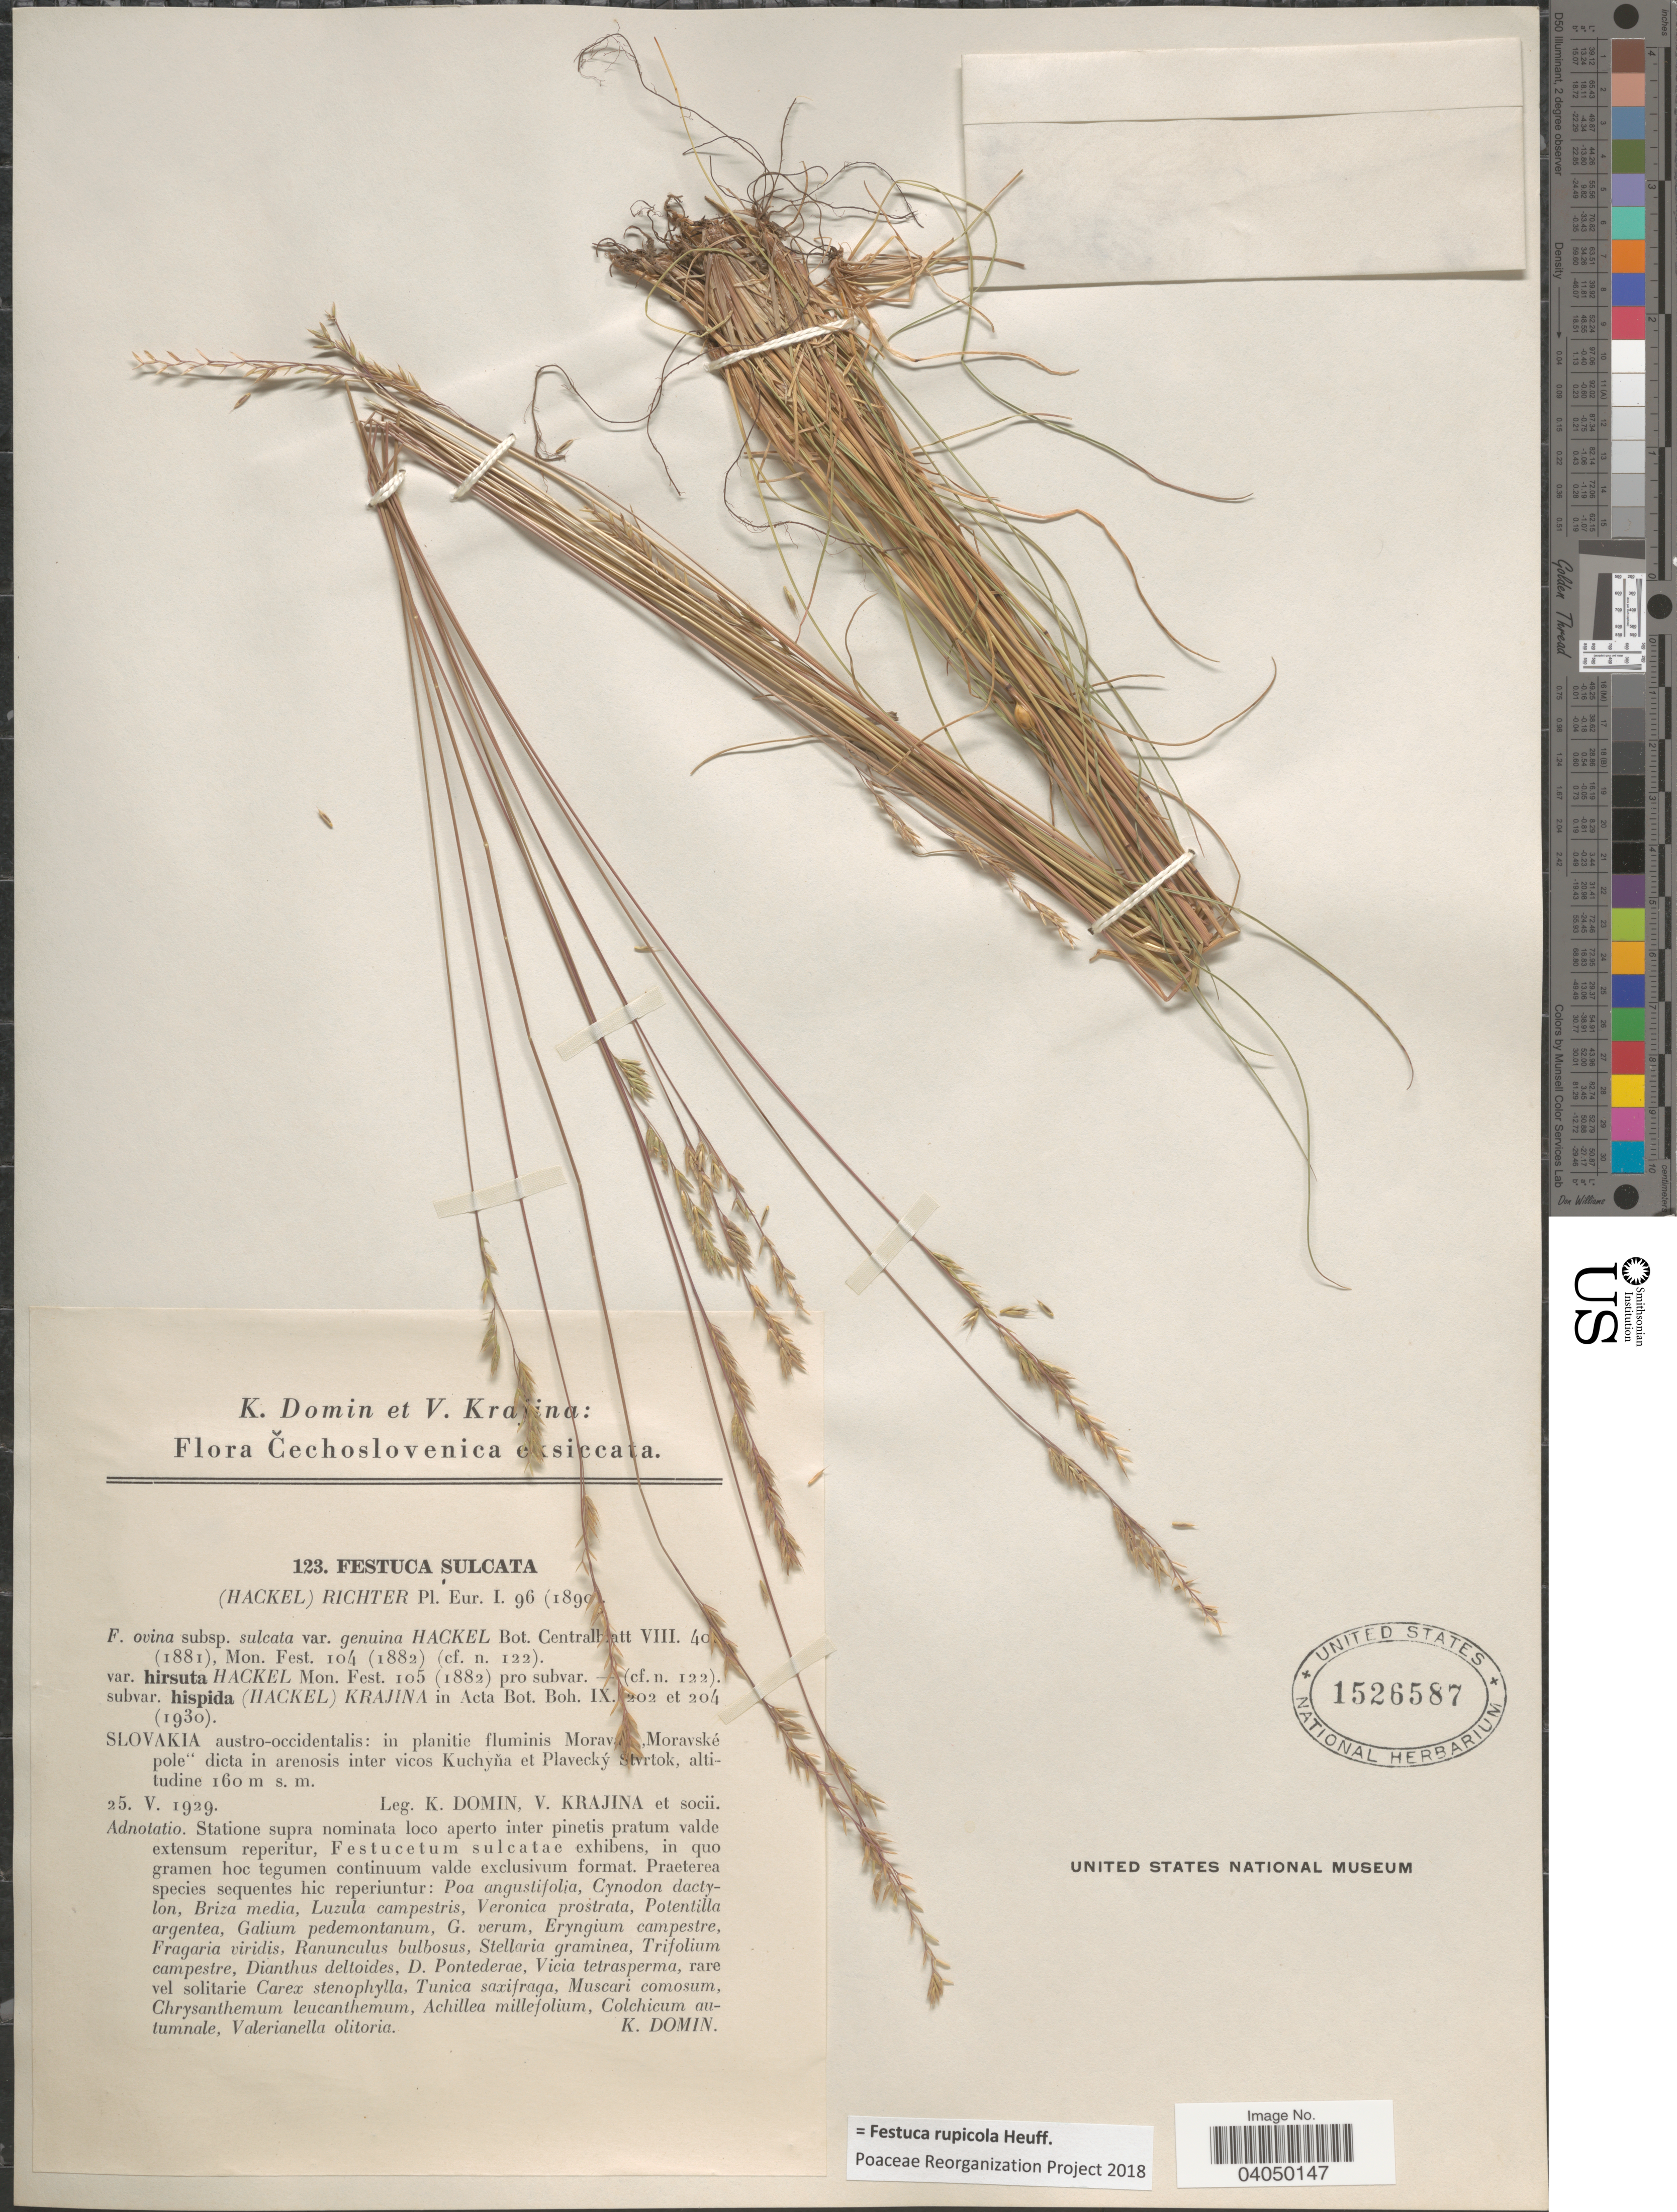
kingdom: Plantae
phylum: Tracheophyta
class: Liliopsida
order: Poales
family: Poaceae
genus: Festuca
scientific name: Festuca rupicola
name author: Heuff.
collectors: K. Domin, V. Krajina & Socii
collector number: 123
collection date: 1929-05-25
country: Slovakia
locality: Slovakia austro-occidentalis: in planitie fluminis Morav [illegible text] "Moravské pole" dicta in arenosis inter vicos Kuchyňa et Plavecký Stvrtok.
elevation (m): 160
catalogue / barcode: US 1526587